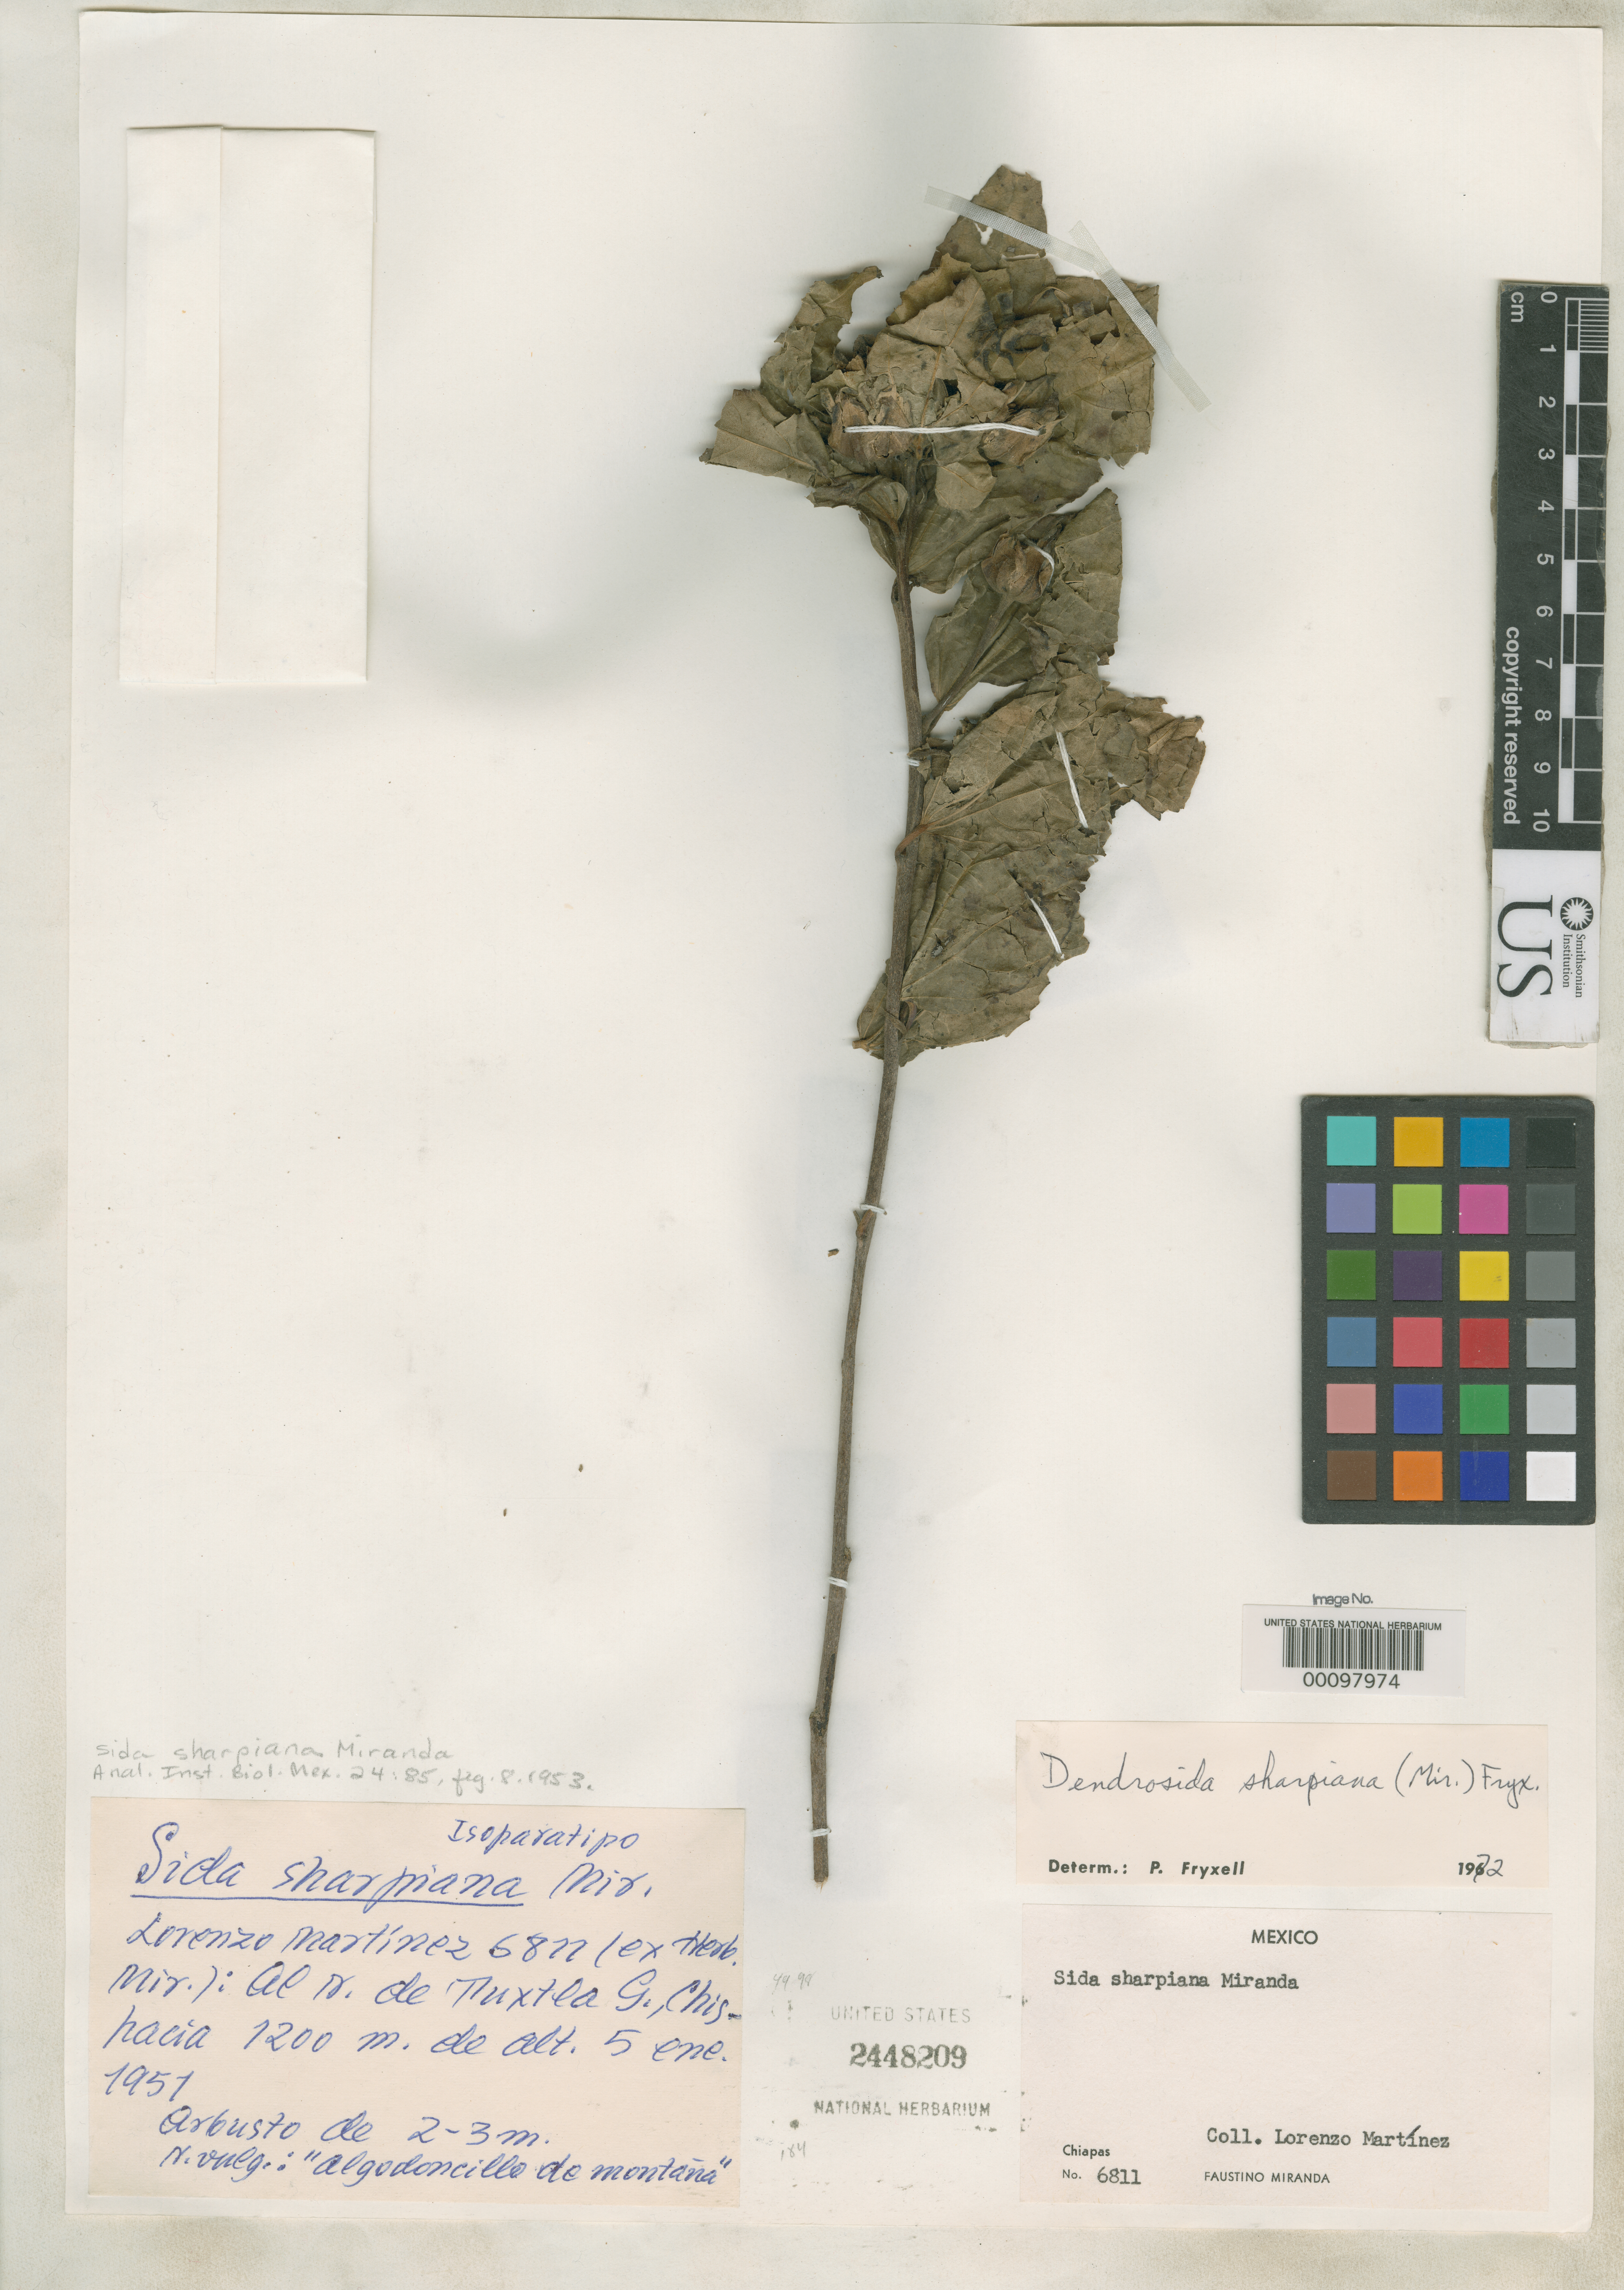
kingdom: Plantae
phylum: Tracheophyta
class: Magnoliopsida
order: Malvales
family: Malvaceae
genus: Sida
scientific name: Sida sharpiana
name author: Miranda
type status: Paratype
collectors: L. Martinez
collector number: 6811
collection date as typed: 05 Jan 1951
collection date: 1951-01-05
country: Mexico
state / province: Chiapas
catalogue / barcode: US 2448209